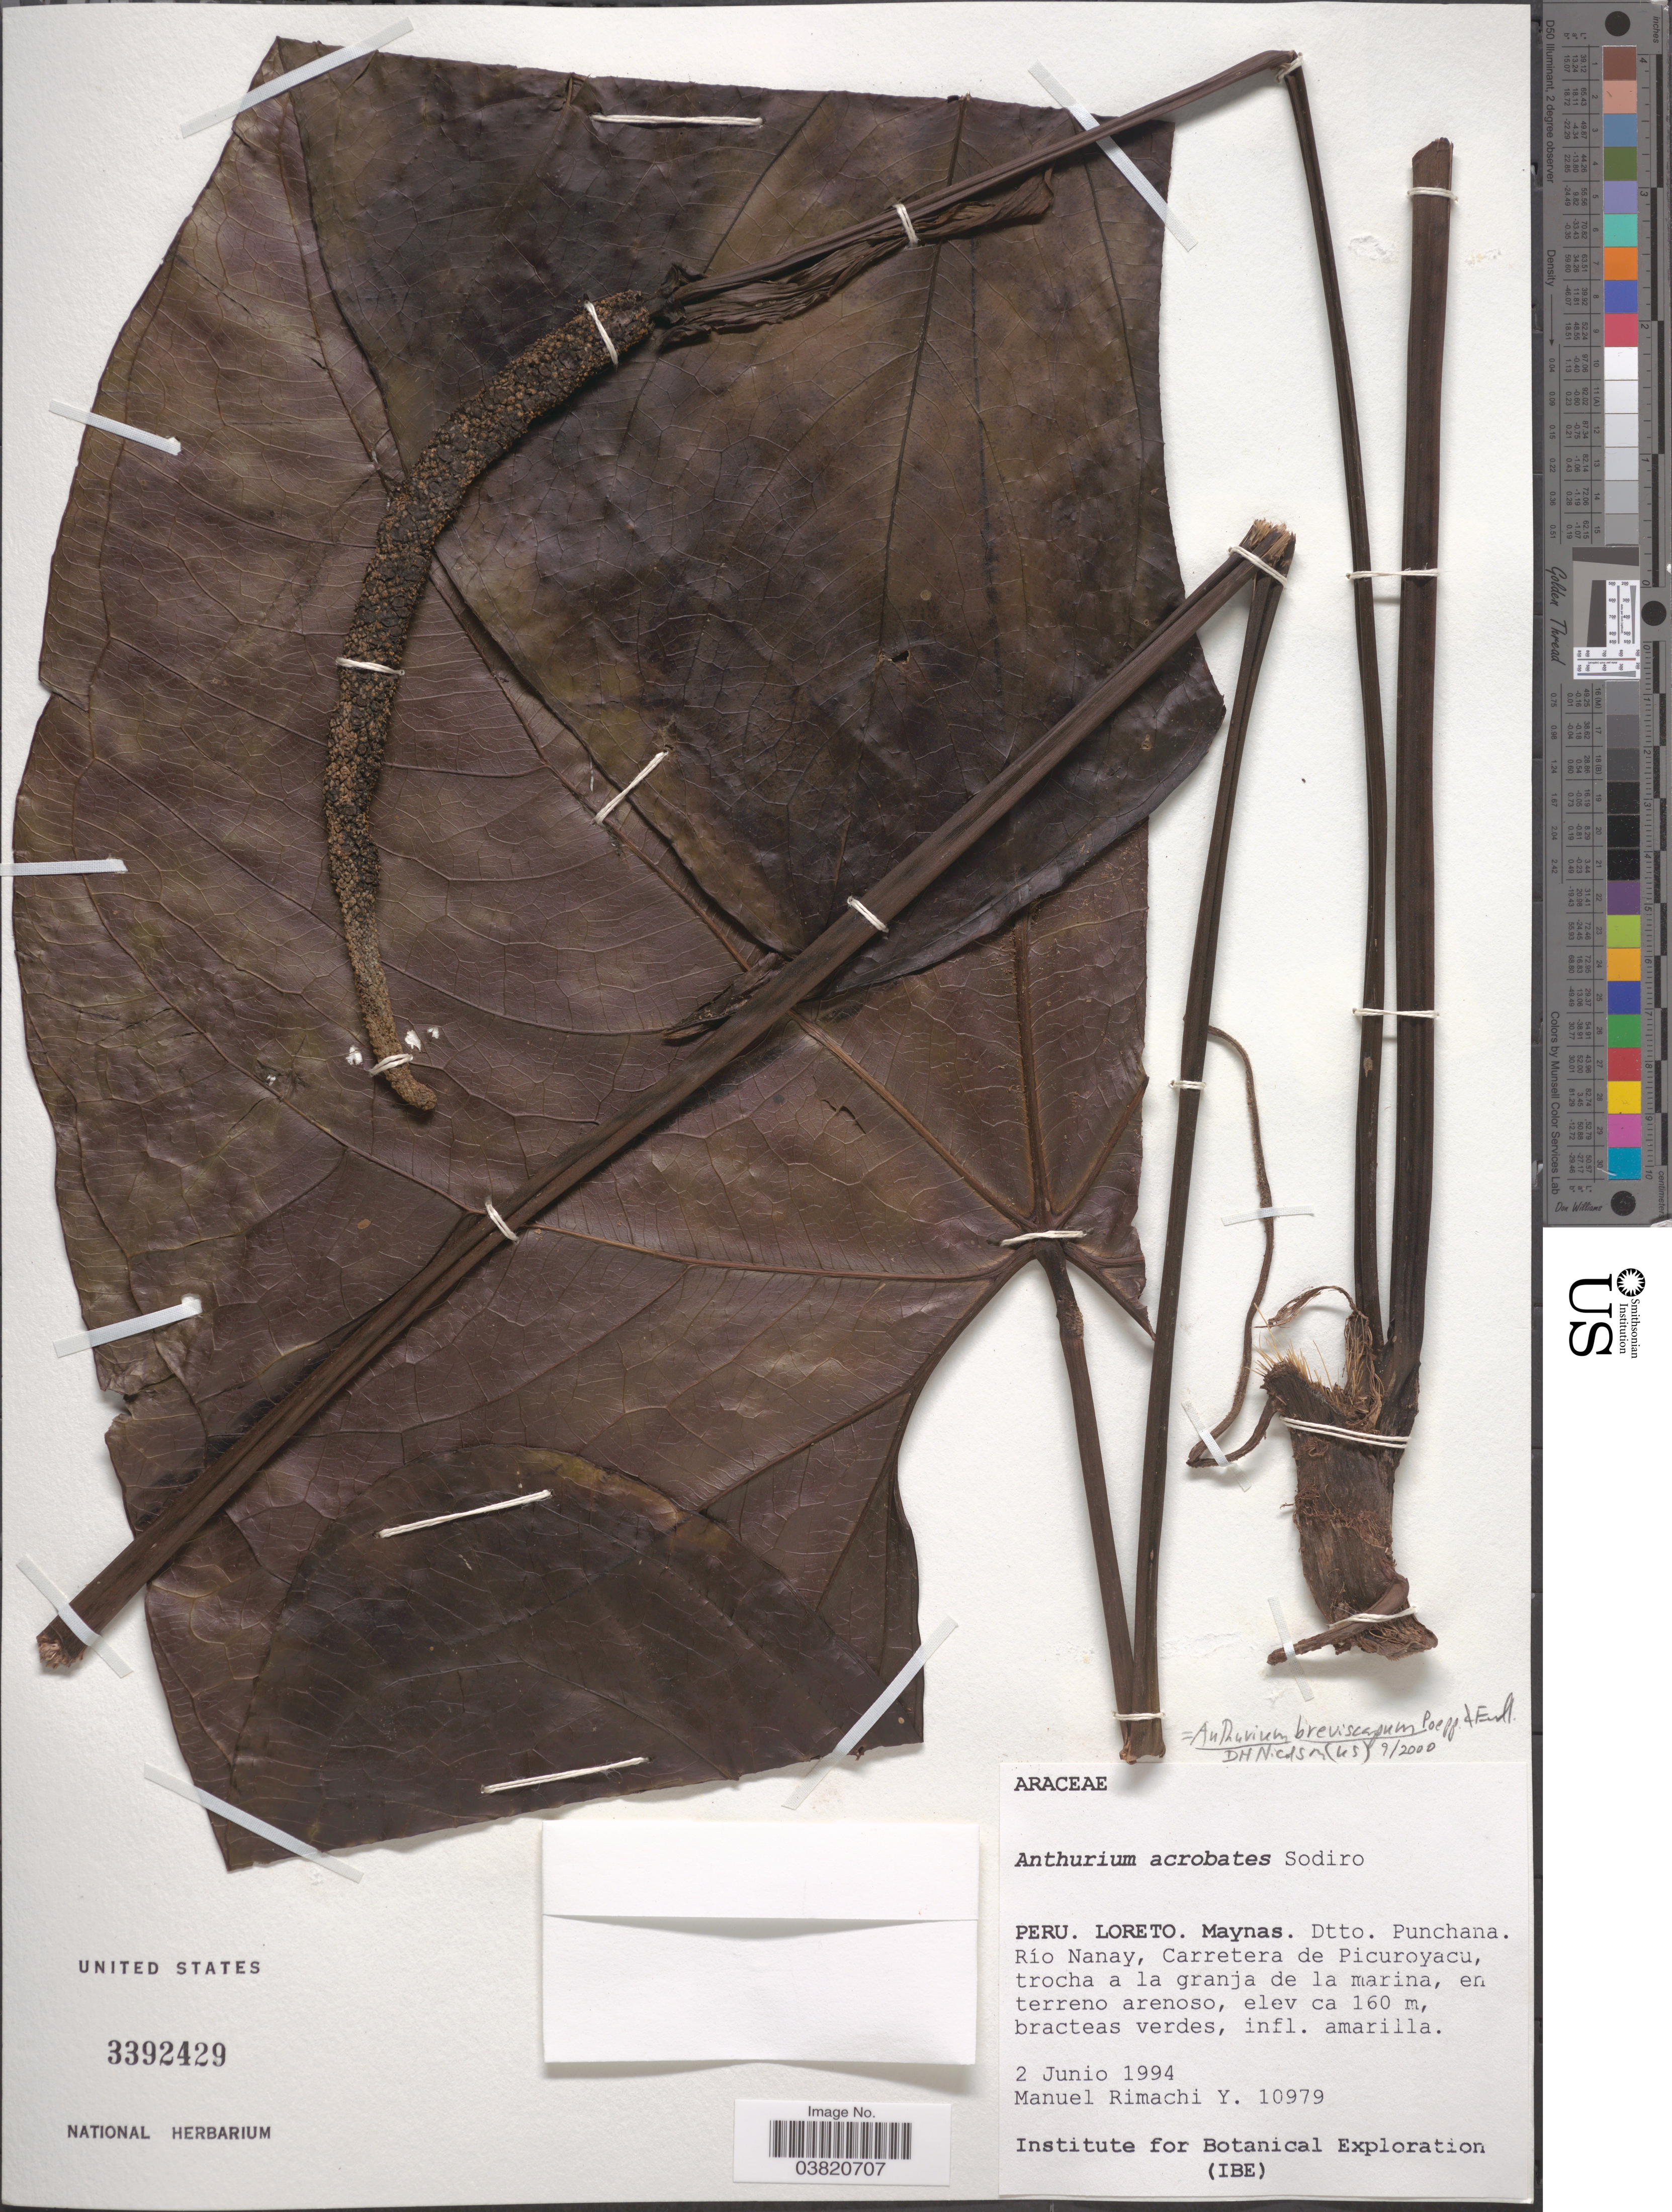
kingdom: Plantae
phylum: Tracheophyta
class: Liliopsida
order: Alismatales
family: Araceae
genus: Anthurium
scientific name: Anthurium breviscapum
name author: Kunth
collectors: M. Rimachi Y.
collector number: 10979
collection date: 1994-06-02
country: Peru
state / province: Loreto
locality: Maynas. Dtto. Punchana. Río Nanay, Carretera de Picuroyacu, trocha a la granja de la marina.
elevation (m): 160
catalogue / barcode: US 3392429